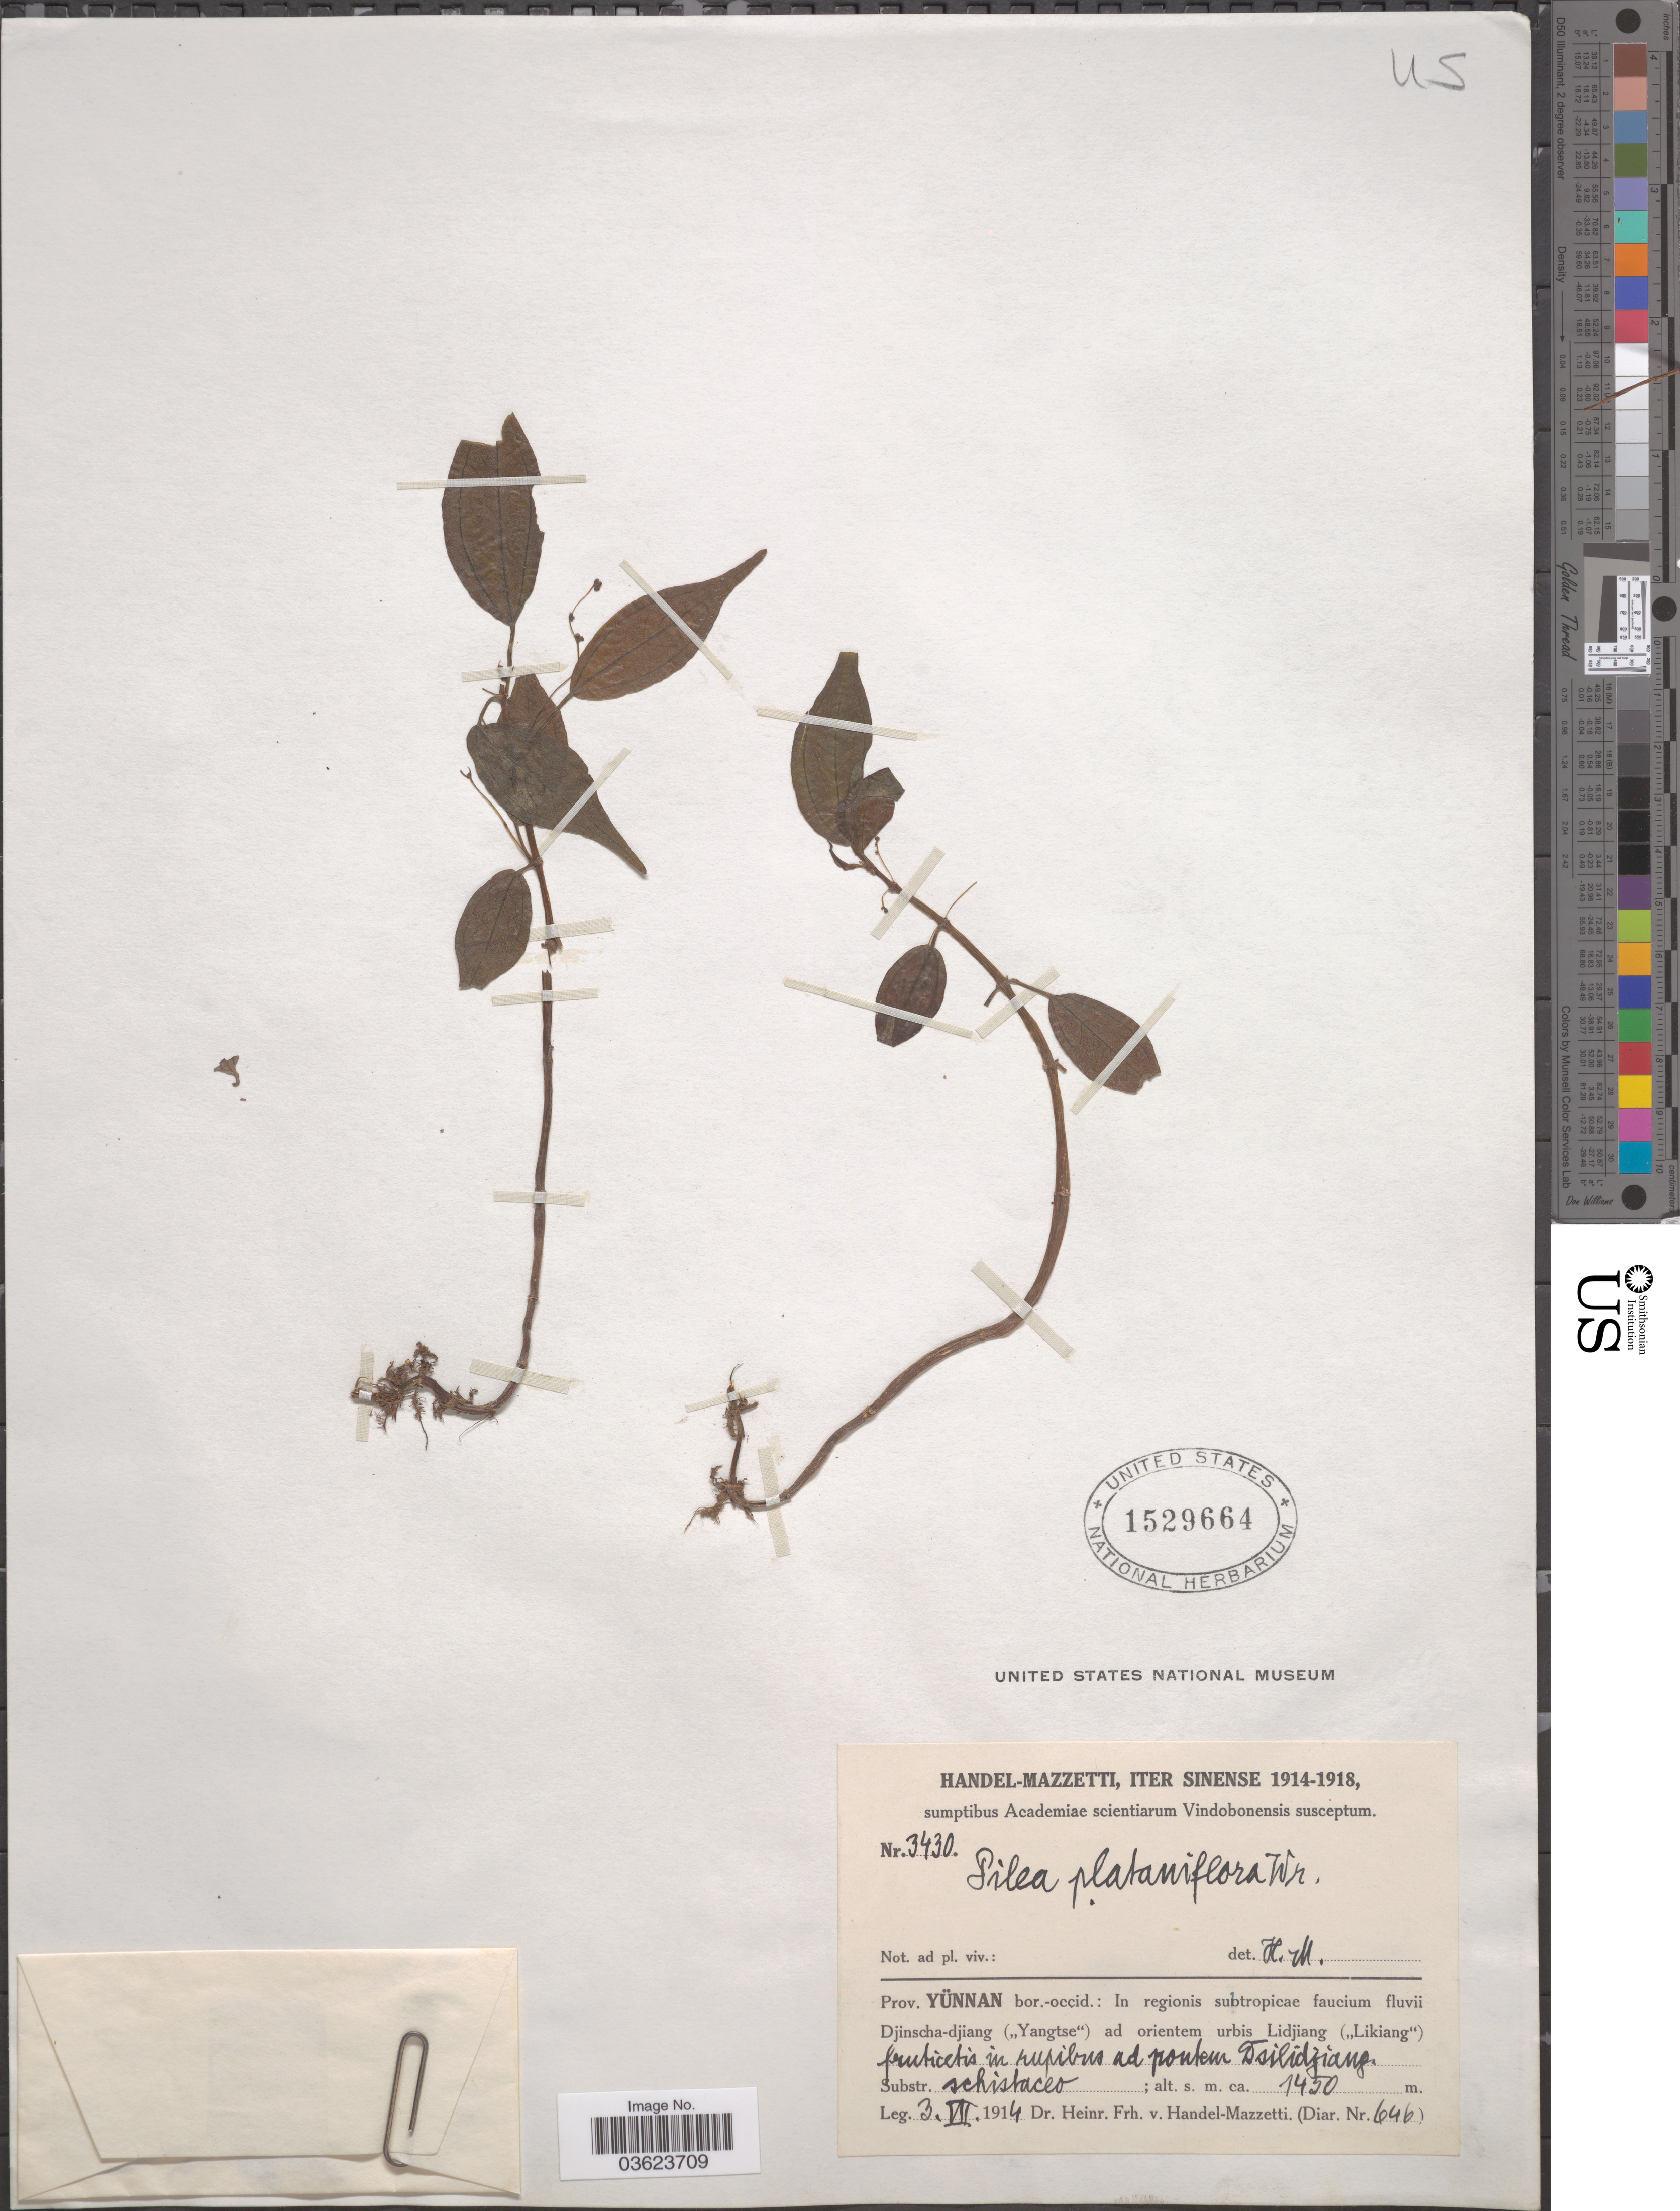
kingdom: Plantae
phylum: Tracheophyta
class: Magnoliopsida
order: Rosales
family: Urticaceae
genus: Pilea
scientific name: Pilea plataniflora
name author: C.H. Wright in F.B. Forbes & Hemsl.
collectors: H. Handel-Mazzetti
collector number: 3430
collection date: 1914-07-03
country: China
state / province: Yunnan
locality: Prov. Yünnan bor.-occid.: In regionis subtropicae faucium fluvii Djinscha-djiang ("Yangtse") ad orientem urbis Lidjiang ("Likiang"). Ad prontem [interpreted] Dsilidjiang.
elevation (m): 1450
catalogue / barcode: US 1529664